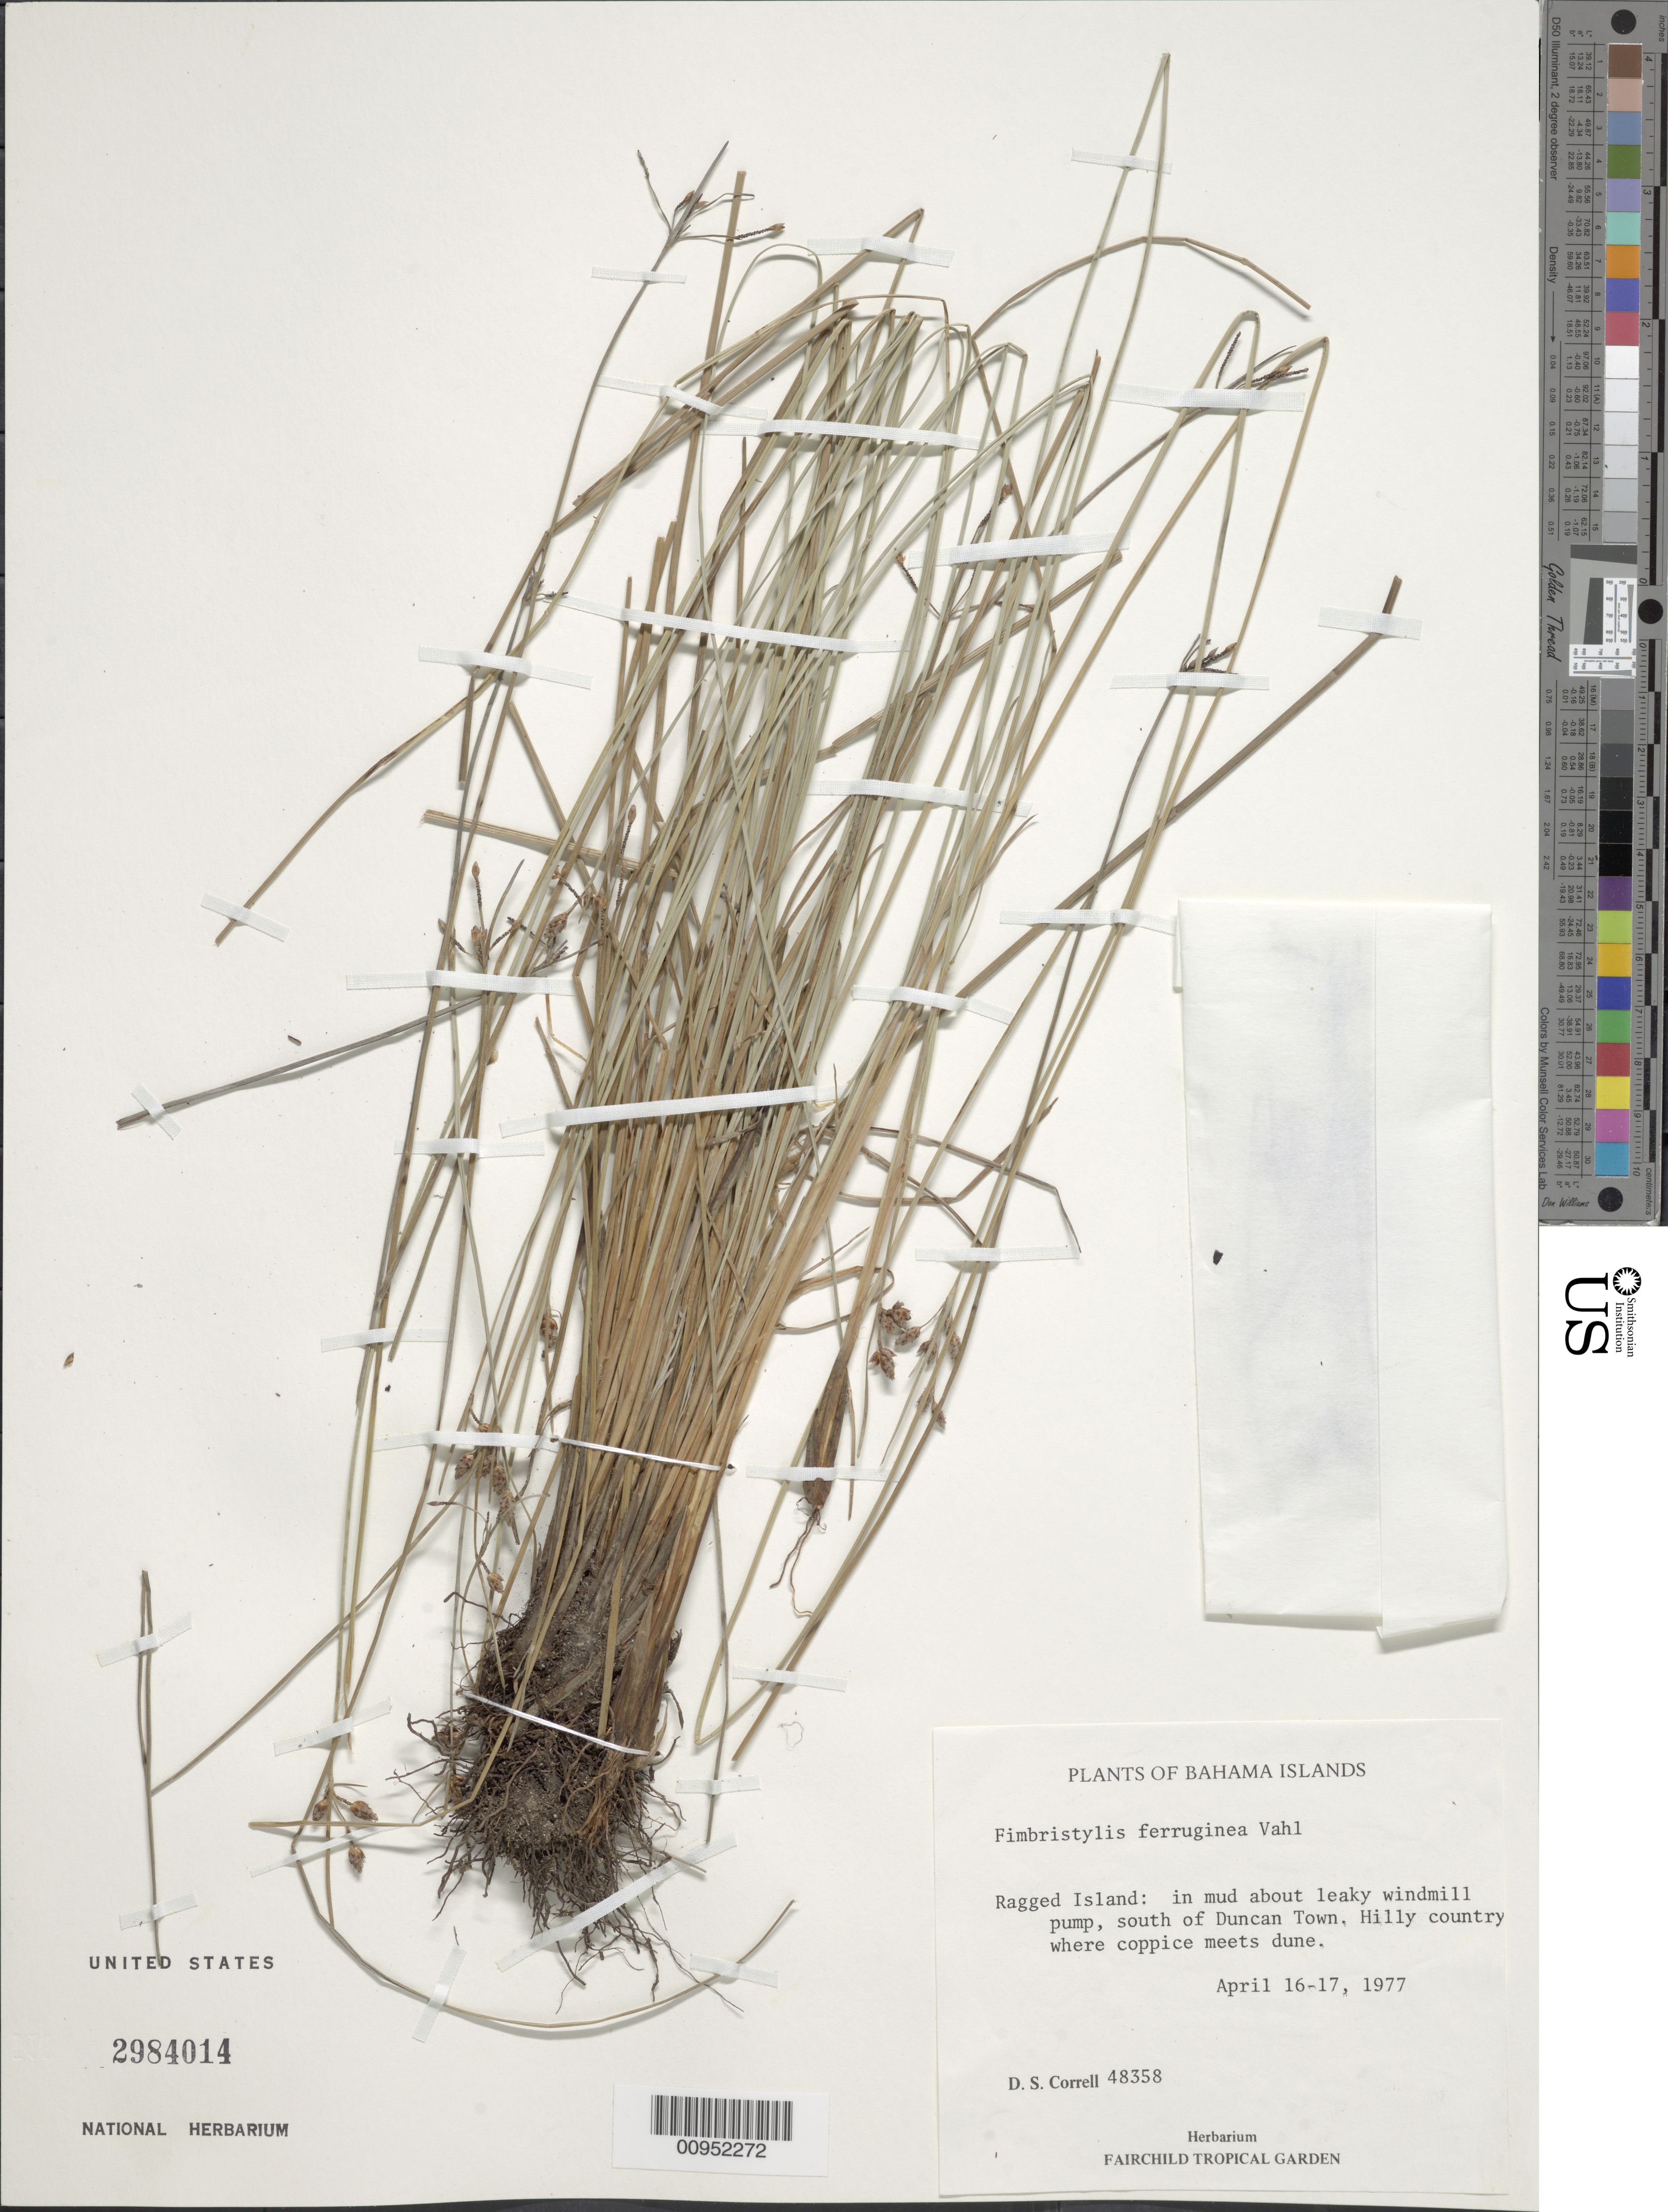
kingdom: Plantae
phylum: Tracheophyta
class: Liliopsida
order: Poales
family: Cyperaceae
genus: Fimbristylis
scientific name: Fimbristylis ferruginea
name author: (L.) Vahl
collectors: D. S. Correll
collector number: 48358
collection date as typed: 16 Apr 1977 to 17 Apr 1977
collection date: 1977-04-16/1977-04-17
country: Bahamas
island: Ragged Island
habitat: In mud about leaky windmill pump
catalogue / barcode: US 2984014